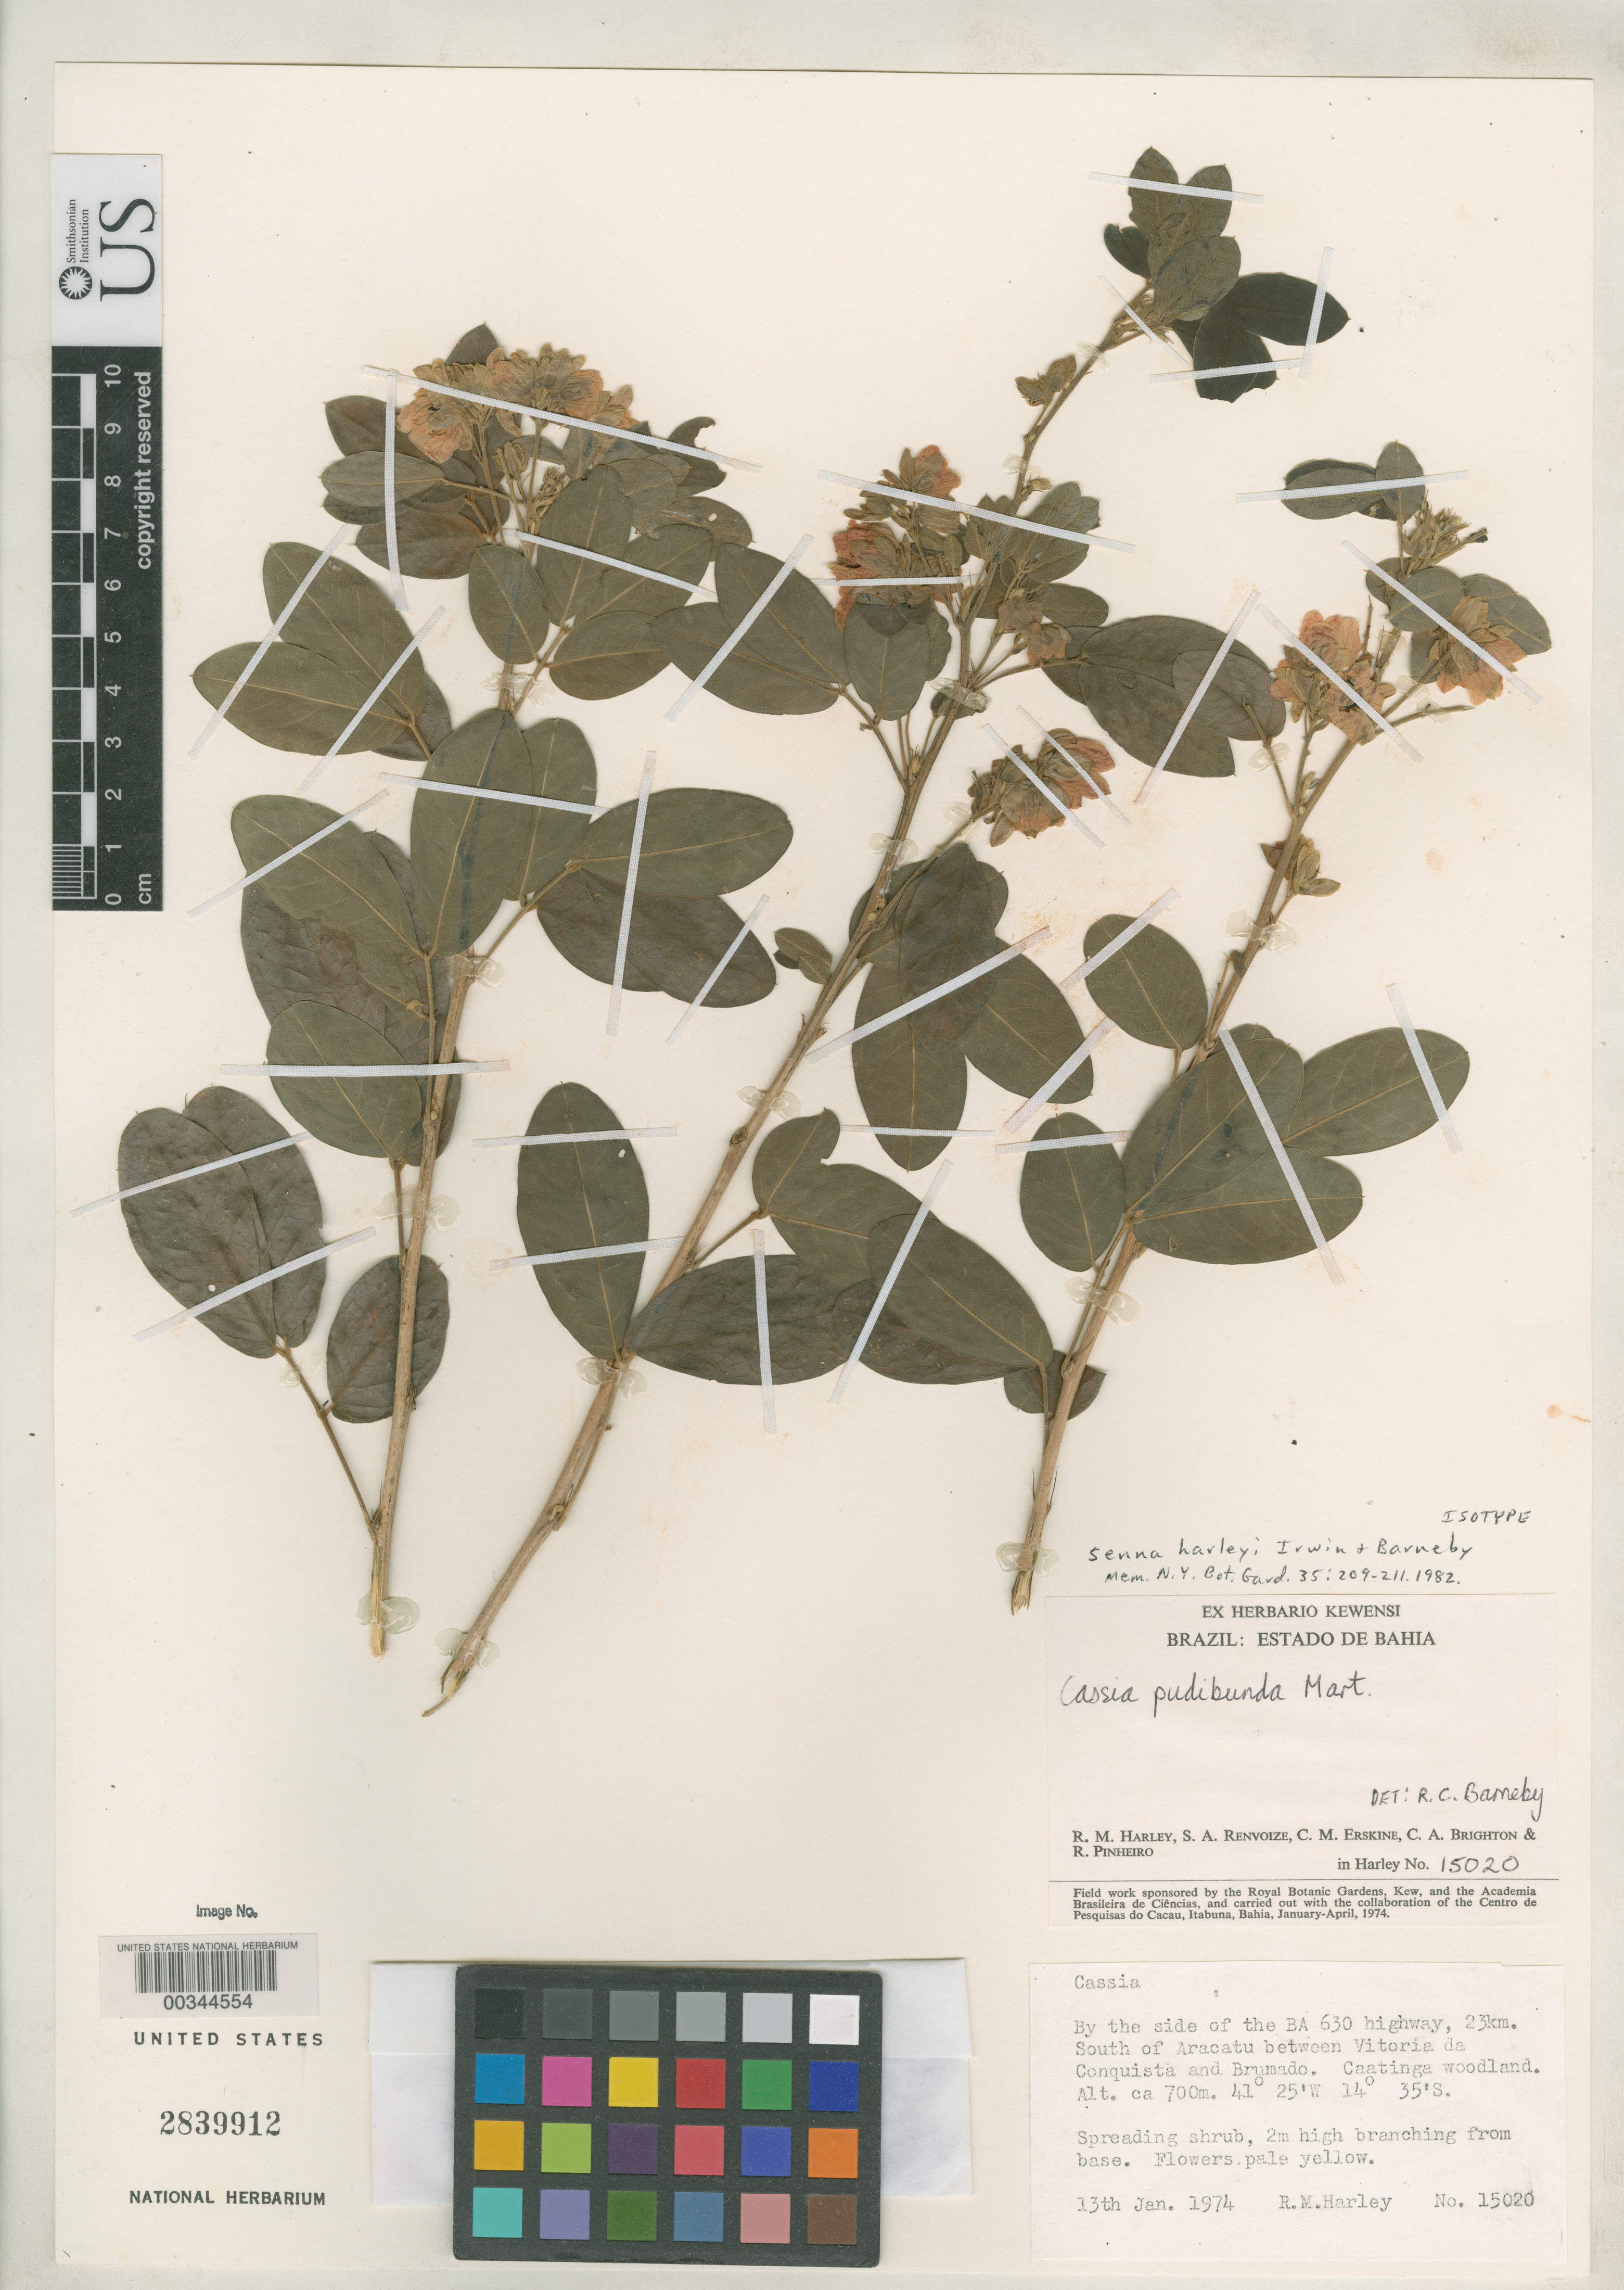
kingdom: Plantae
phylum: Tracheophyta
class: Magnoliopsida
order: Fabales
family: Fabaceae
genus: Senna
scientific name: Senna harleyi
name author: H.S. Irwin & Barneby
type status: Isotype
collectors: R. M. Harley, S. A. Renvoize, C. Erskine, C. Brighton & R. S. Pinheiro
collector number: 15020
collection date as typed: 13 Jan 1974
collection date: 1974-01-13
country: Brazil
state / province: Bahia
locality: By side of BA 630 highway, 23 km S of Aracatu between Vitoria da Conquista & Brumado.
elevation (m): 700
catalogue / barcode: US 2839912